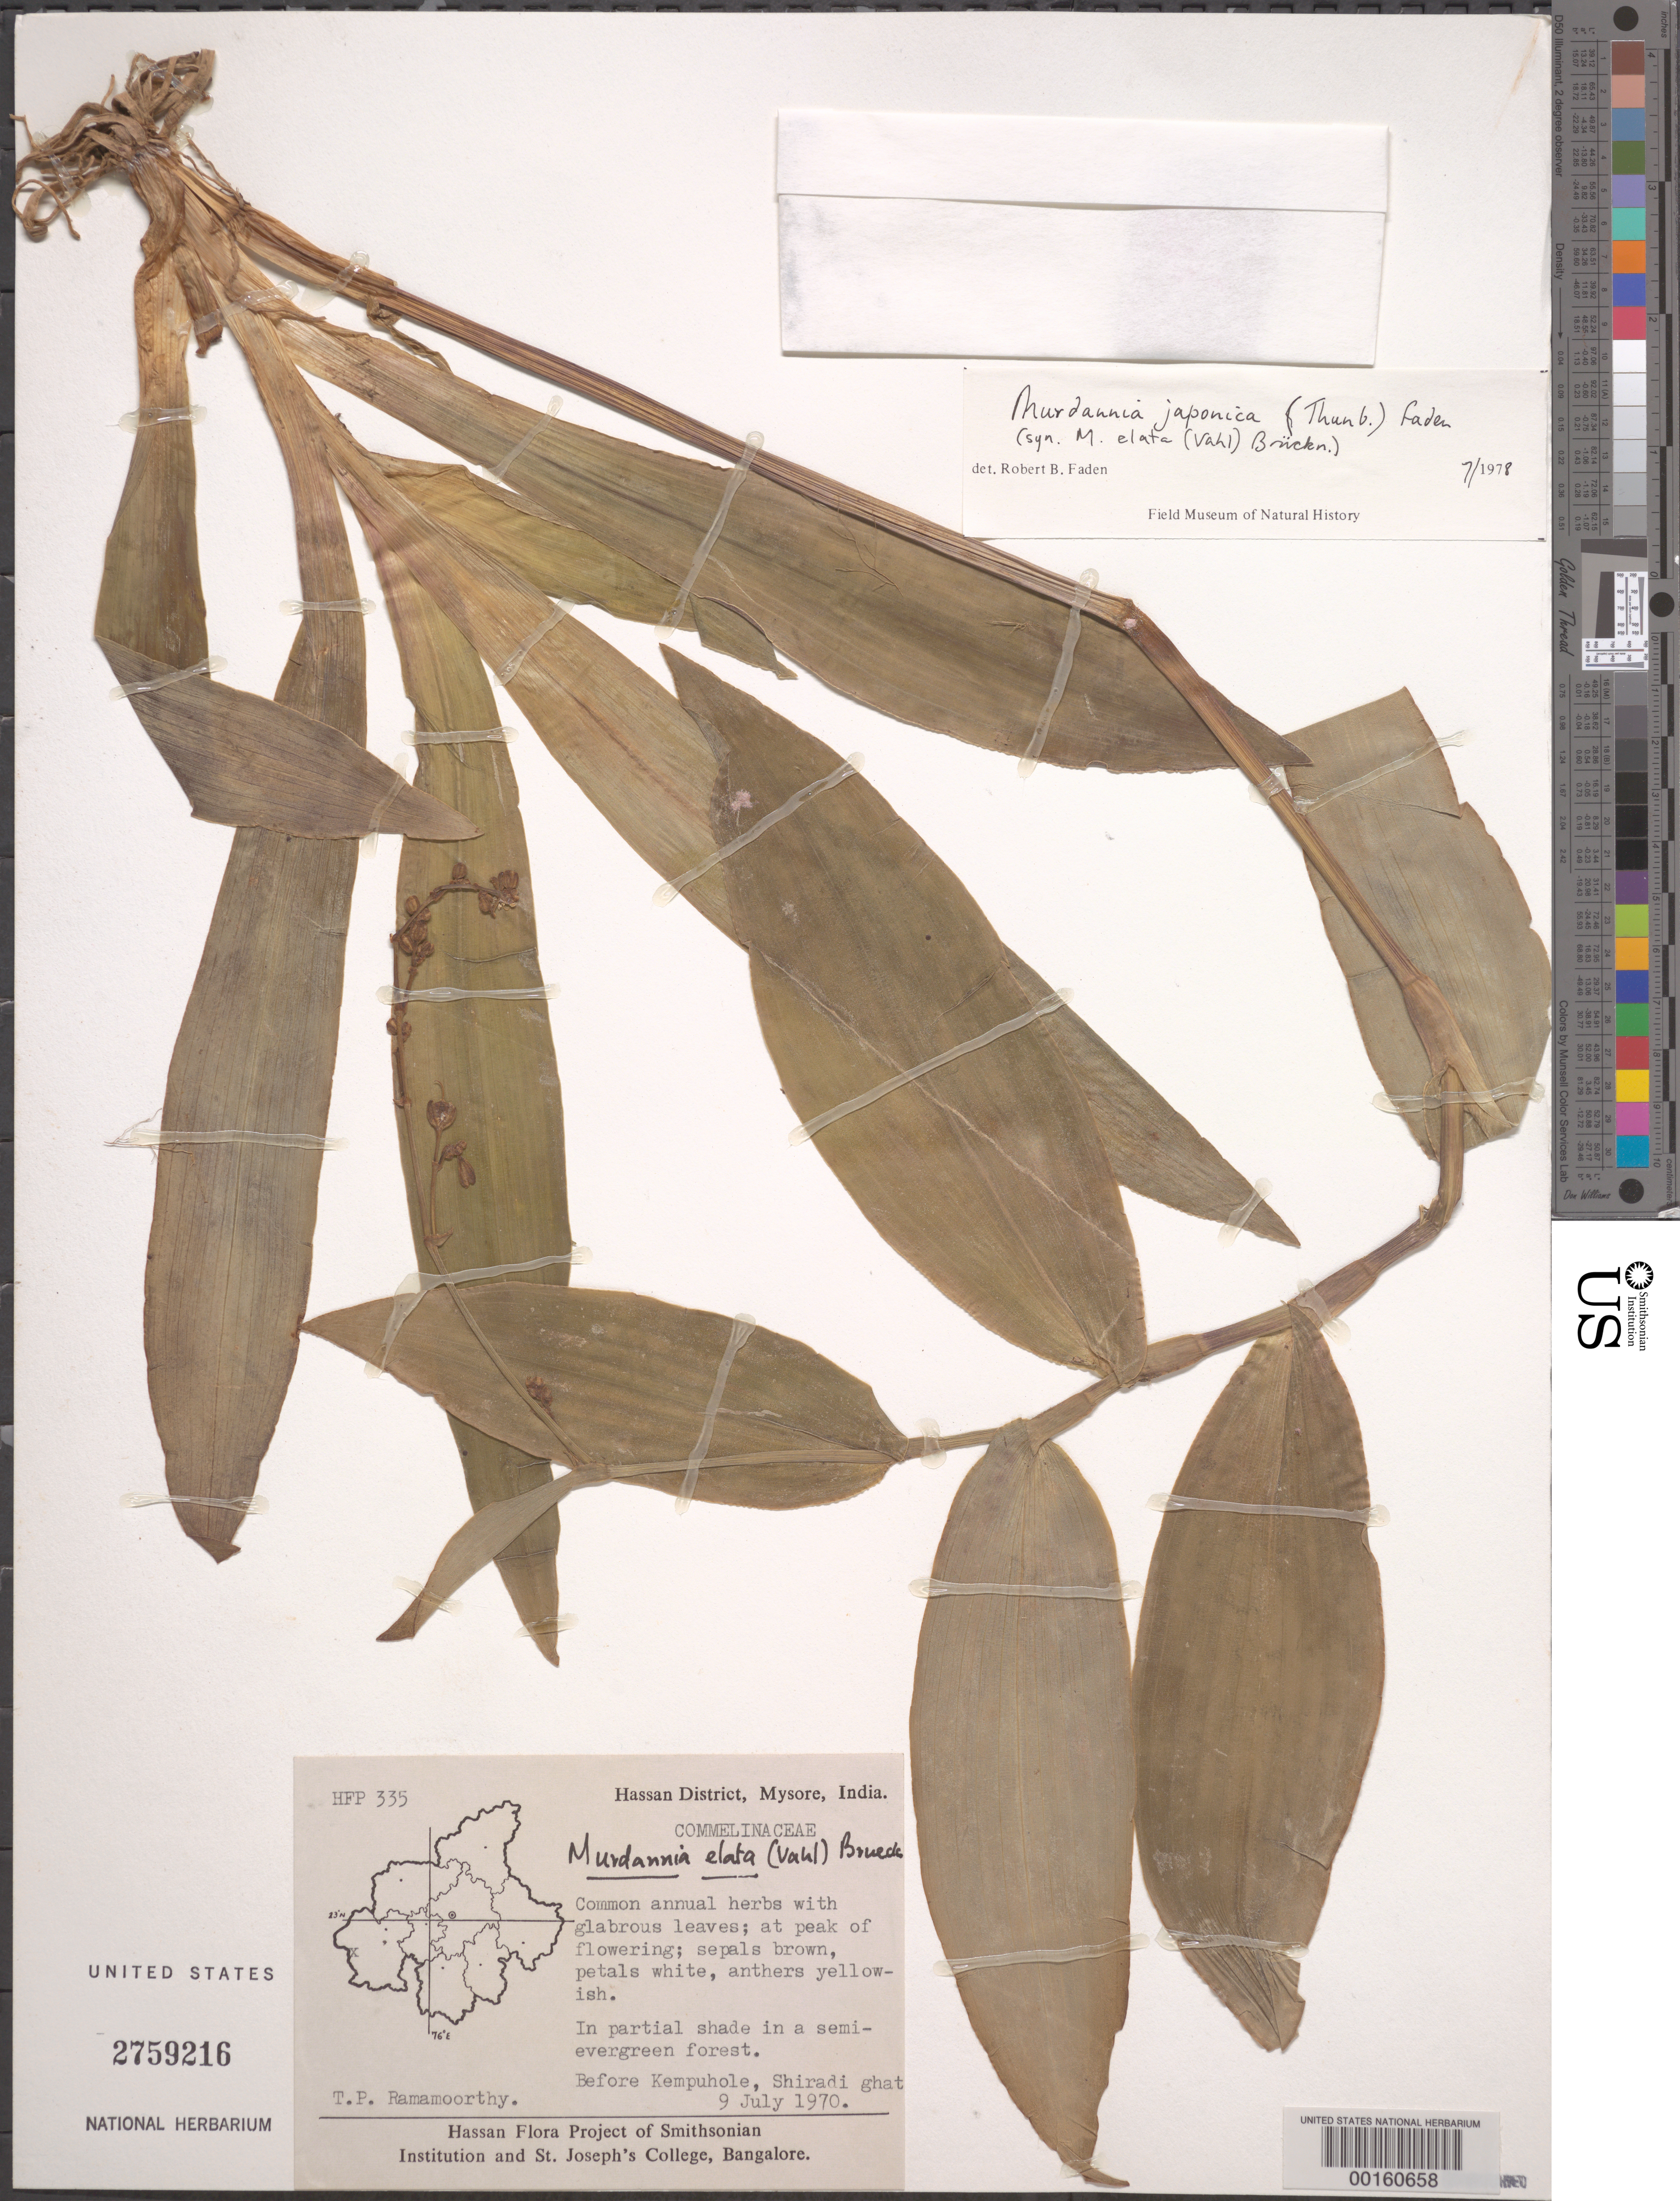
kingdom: Plantae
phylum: Tracheophyta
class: Liliopsida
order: Commelinales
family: Commelinaceae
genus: Murdannia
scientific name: Murdannia japonica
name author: (Thunb.) Faden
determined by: Faden, Robert B., (US), Smithsonian Institution - National Museum of Natural History (UNITED STATES)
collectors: T. P. Ramamoorthy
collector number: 335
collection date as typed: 09 Jul 1970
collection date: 1970-07-09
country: India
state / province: Karnataka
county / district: Hassan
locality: Near kempuhole, shiradi ghat, mysore state [mysore state = karnataka.]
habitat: Partially shaded semi-evergreen forest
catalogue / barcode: US 2759216